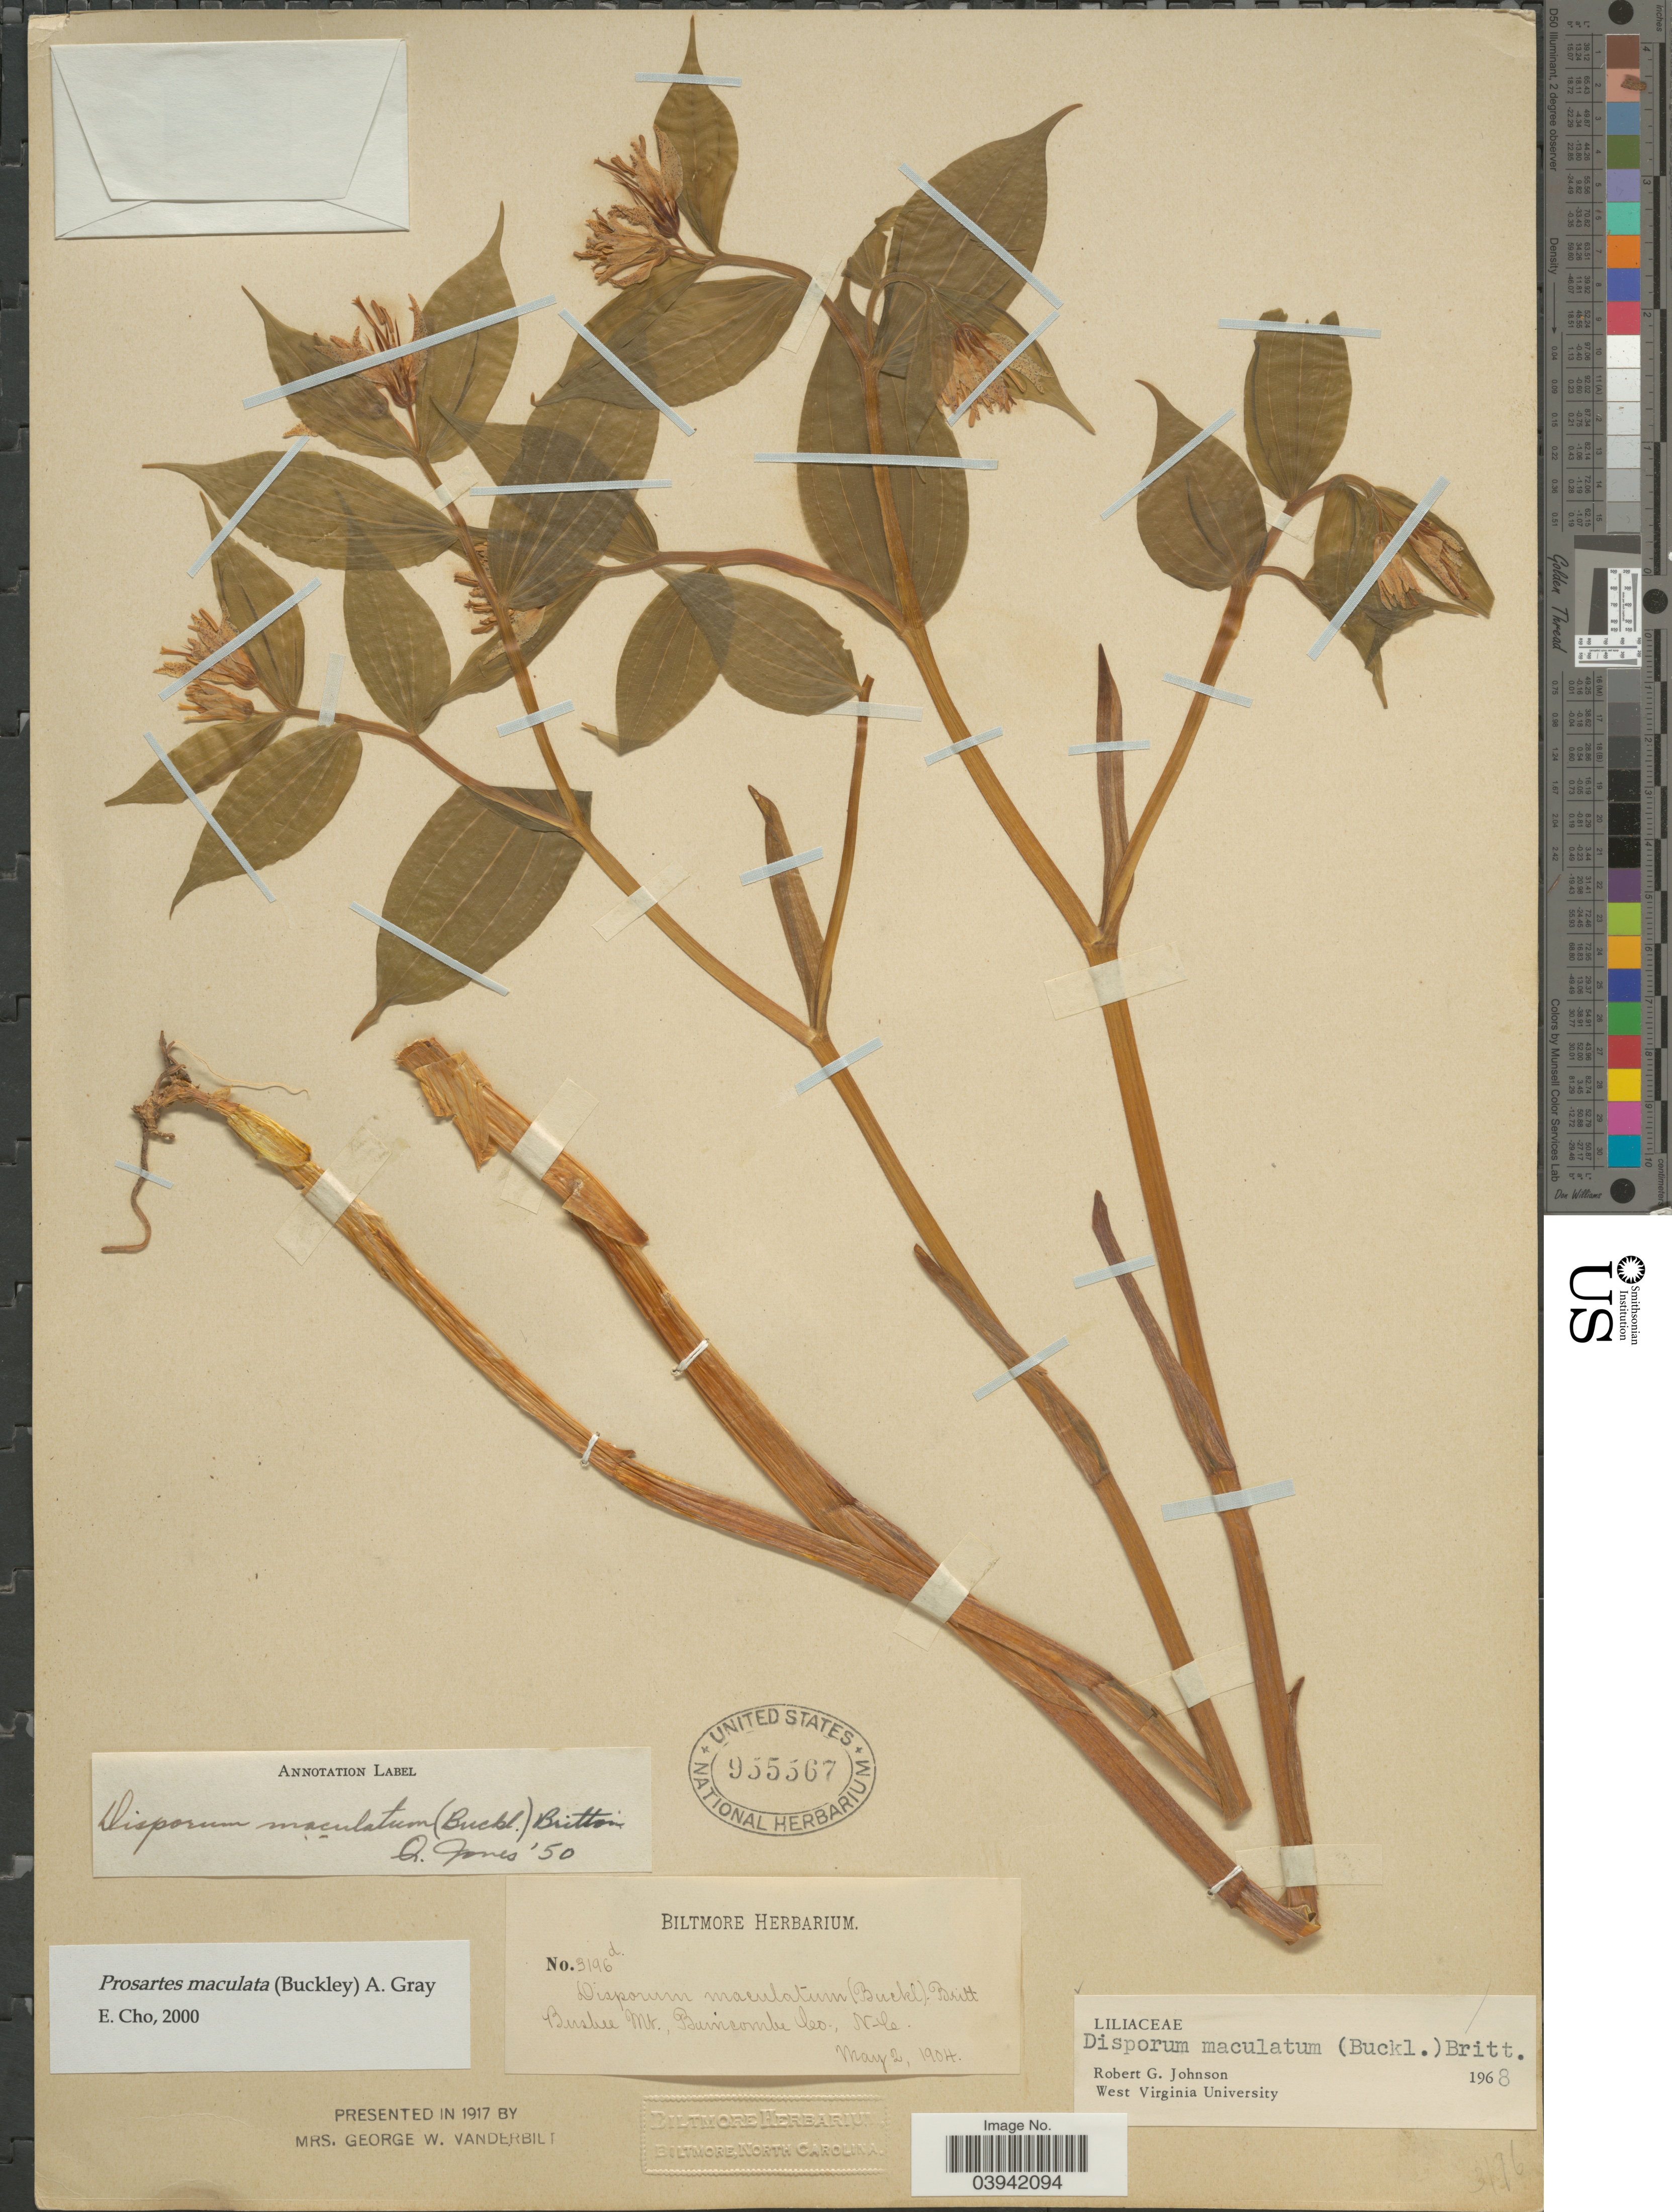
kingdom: Plantae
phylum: Tracheophyta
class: Liliopsida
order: Liliales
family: Liliaceae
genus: Prosartes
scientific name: Prosartes maculata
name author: (Buckley) A. Gray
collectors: ex herb. Biltmore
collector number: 3196d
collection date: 1904-05-02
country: United States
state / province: North Carolina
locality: Bushee Mt., Buncombe Co.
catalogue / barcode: US 955567